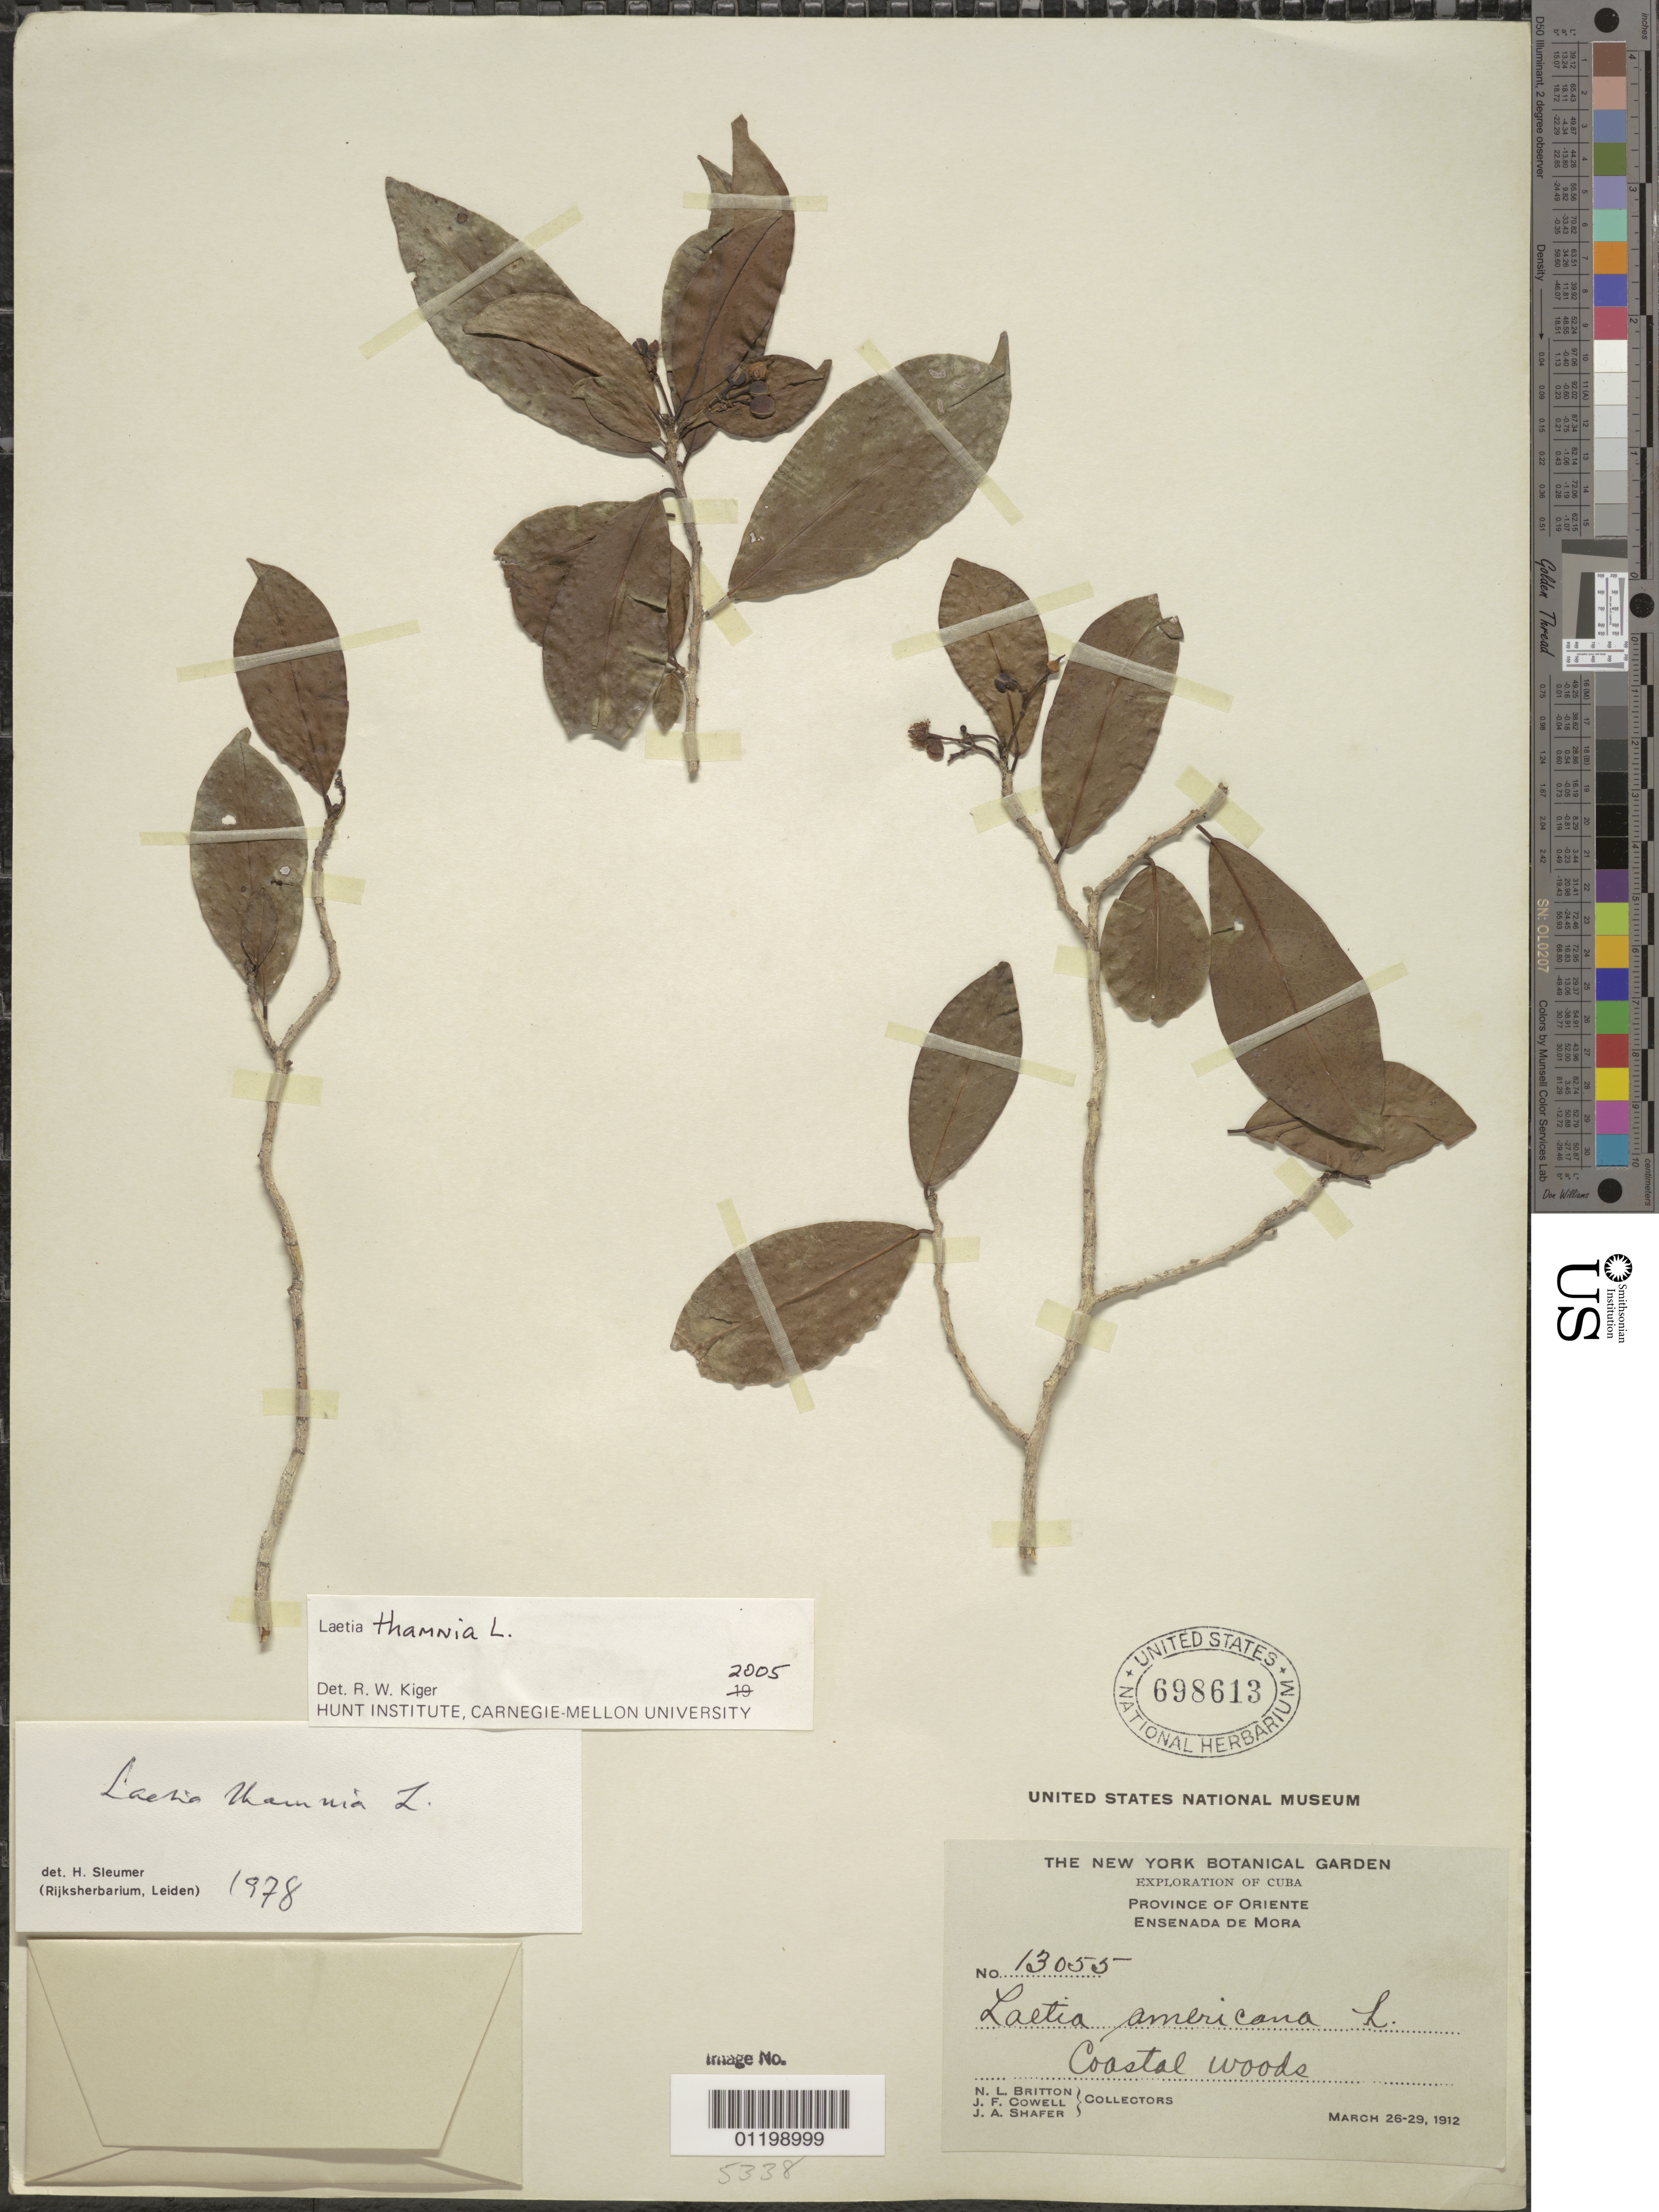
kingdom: Plantae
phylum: Tracheophyta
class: Magnoliopsida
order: Malpighiales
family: Salicaceae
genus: Laetia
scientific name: Laetia thamnia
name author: L.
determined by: Kiger, R. W.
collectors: N. Britton & N. Britton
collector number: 13055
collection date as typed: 26 Mar 1912 to 29 Mar 1912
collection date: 1912-03-26/1912-03-29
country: Cuba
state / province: Oriente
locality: Ensenada de Mora.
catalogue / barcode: US 698613